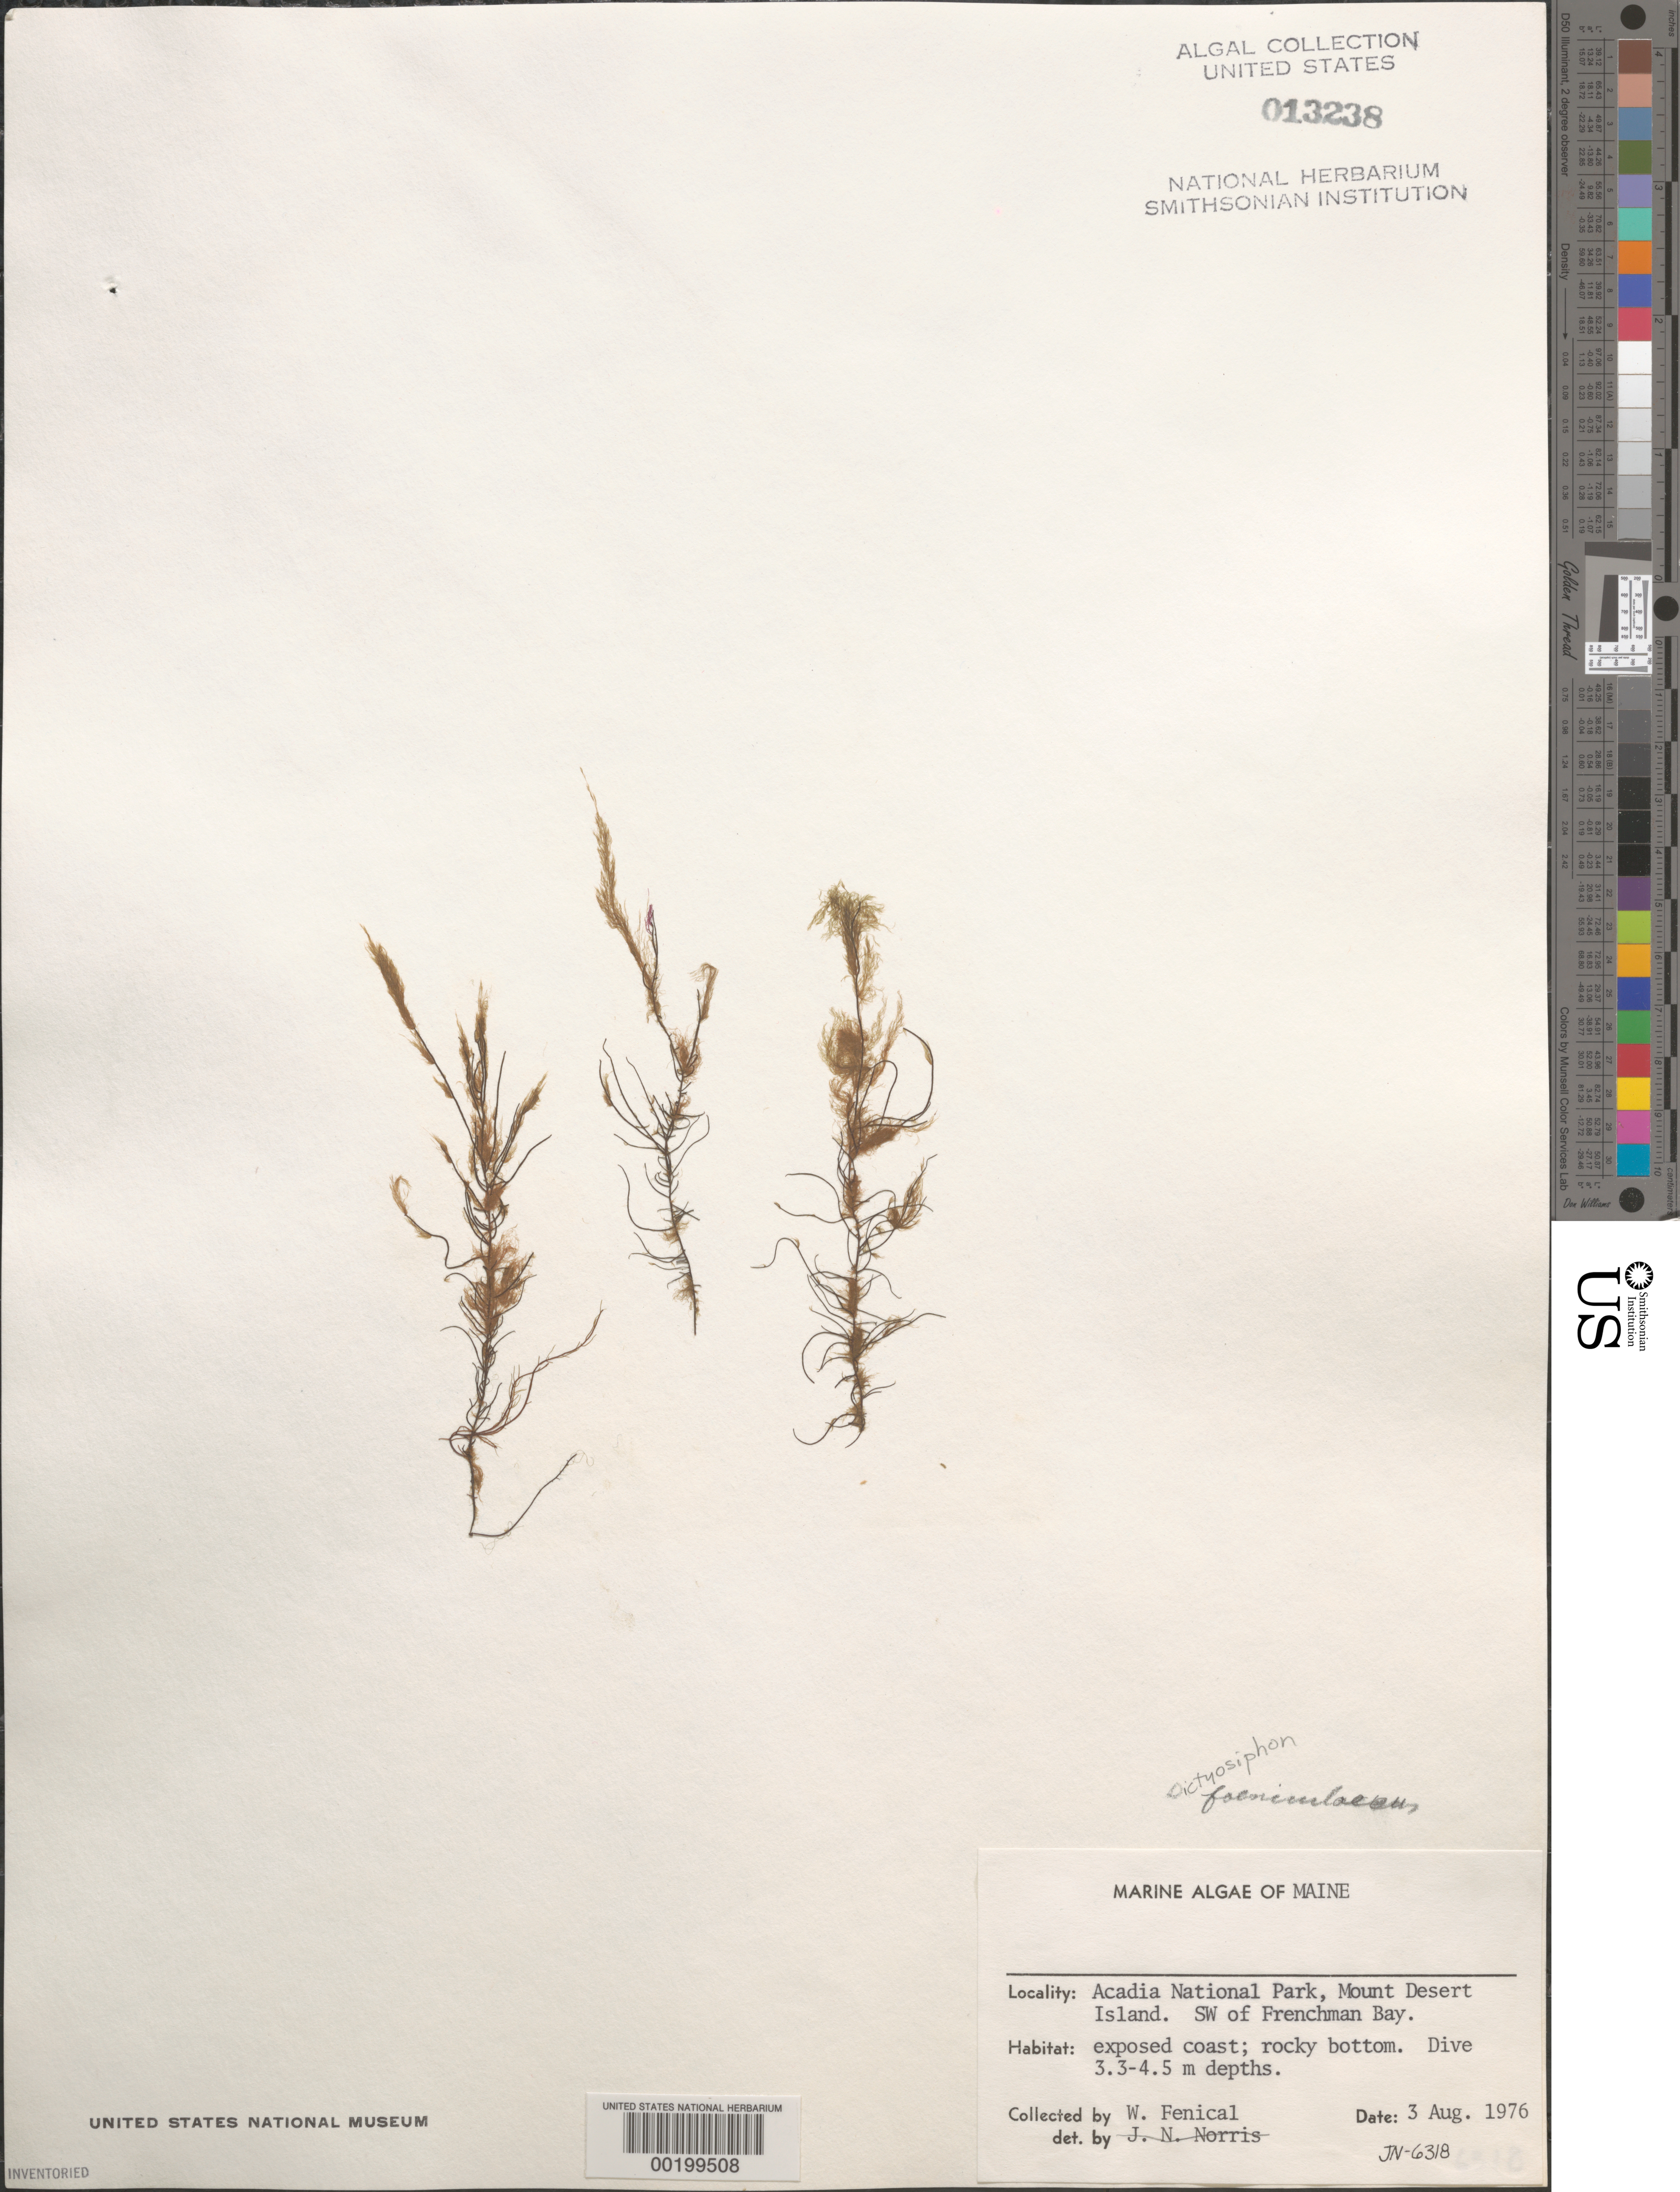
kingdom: Chromista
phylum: Ochrophyta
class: Phaeophyceae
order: Dictyosiphonales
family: Dictyosiphonaceae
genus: Dictyosiphon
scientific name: Dictyosiphon foeniculaceus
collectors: W. Fenical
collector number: Jn-6318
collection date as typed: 03 Aug 1976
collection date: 1976-08-03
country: United States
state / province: Maine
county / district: Hancock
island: Mount Desert Island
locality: Acadia National Park, southwest of Frenchman Bay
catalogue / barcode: US 13238